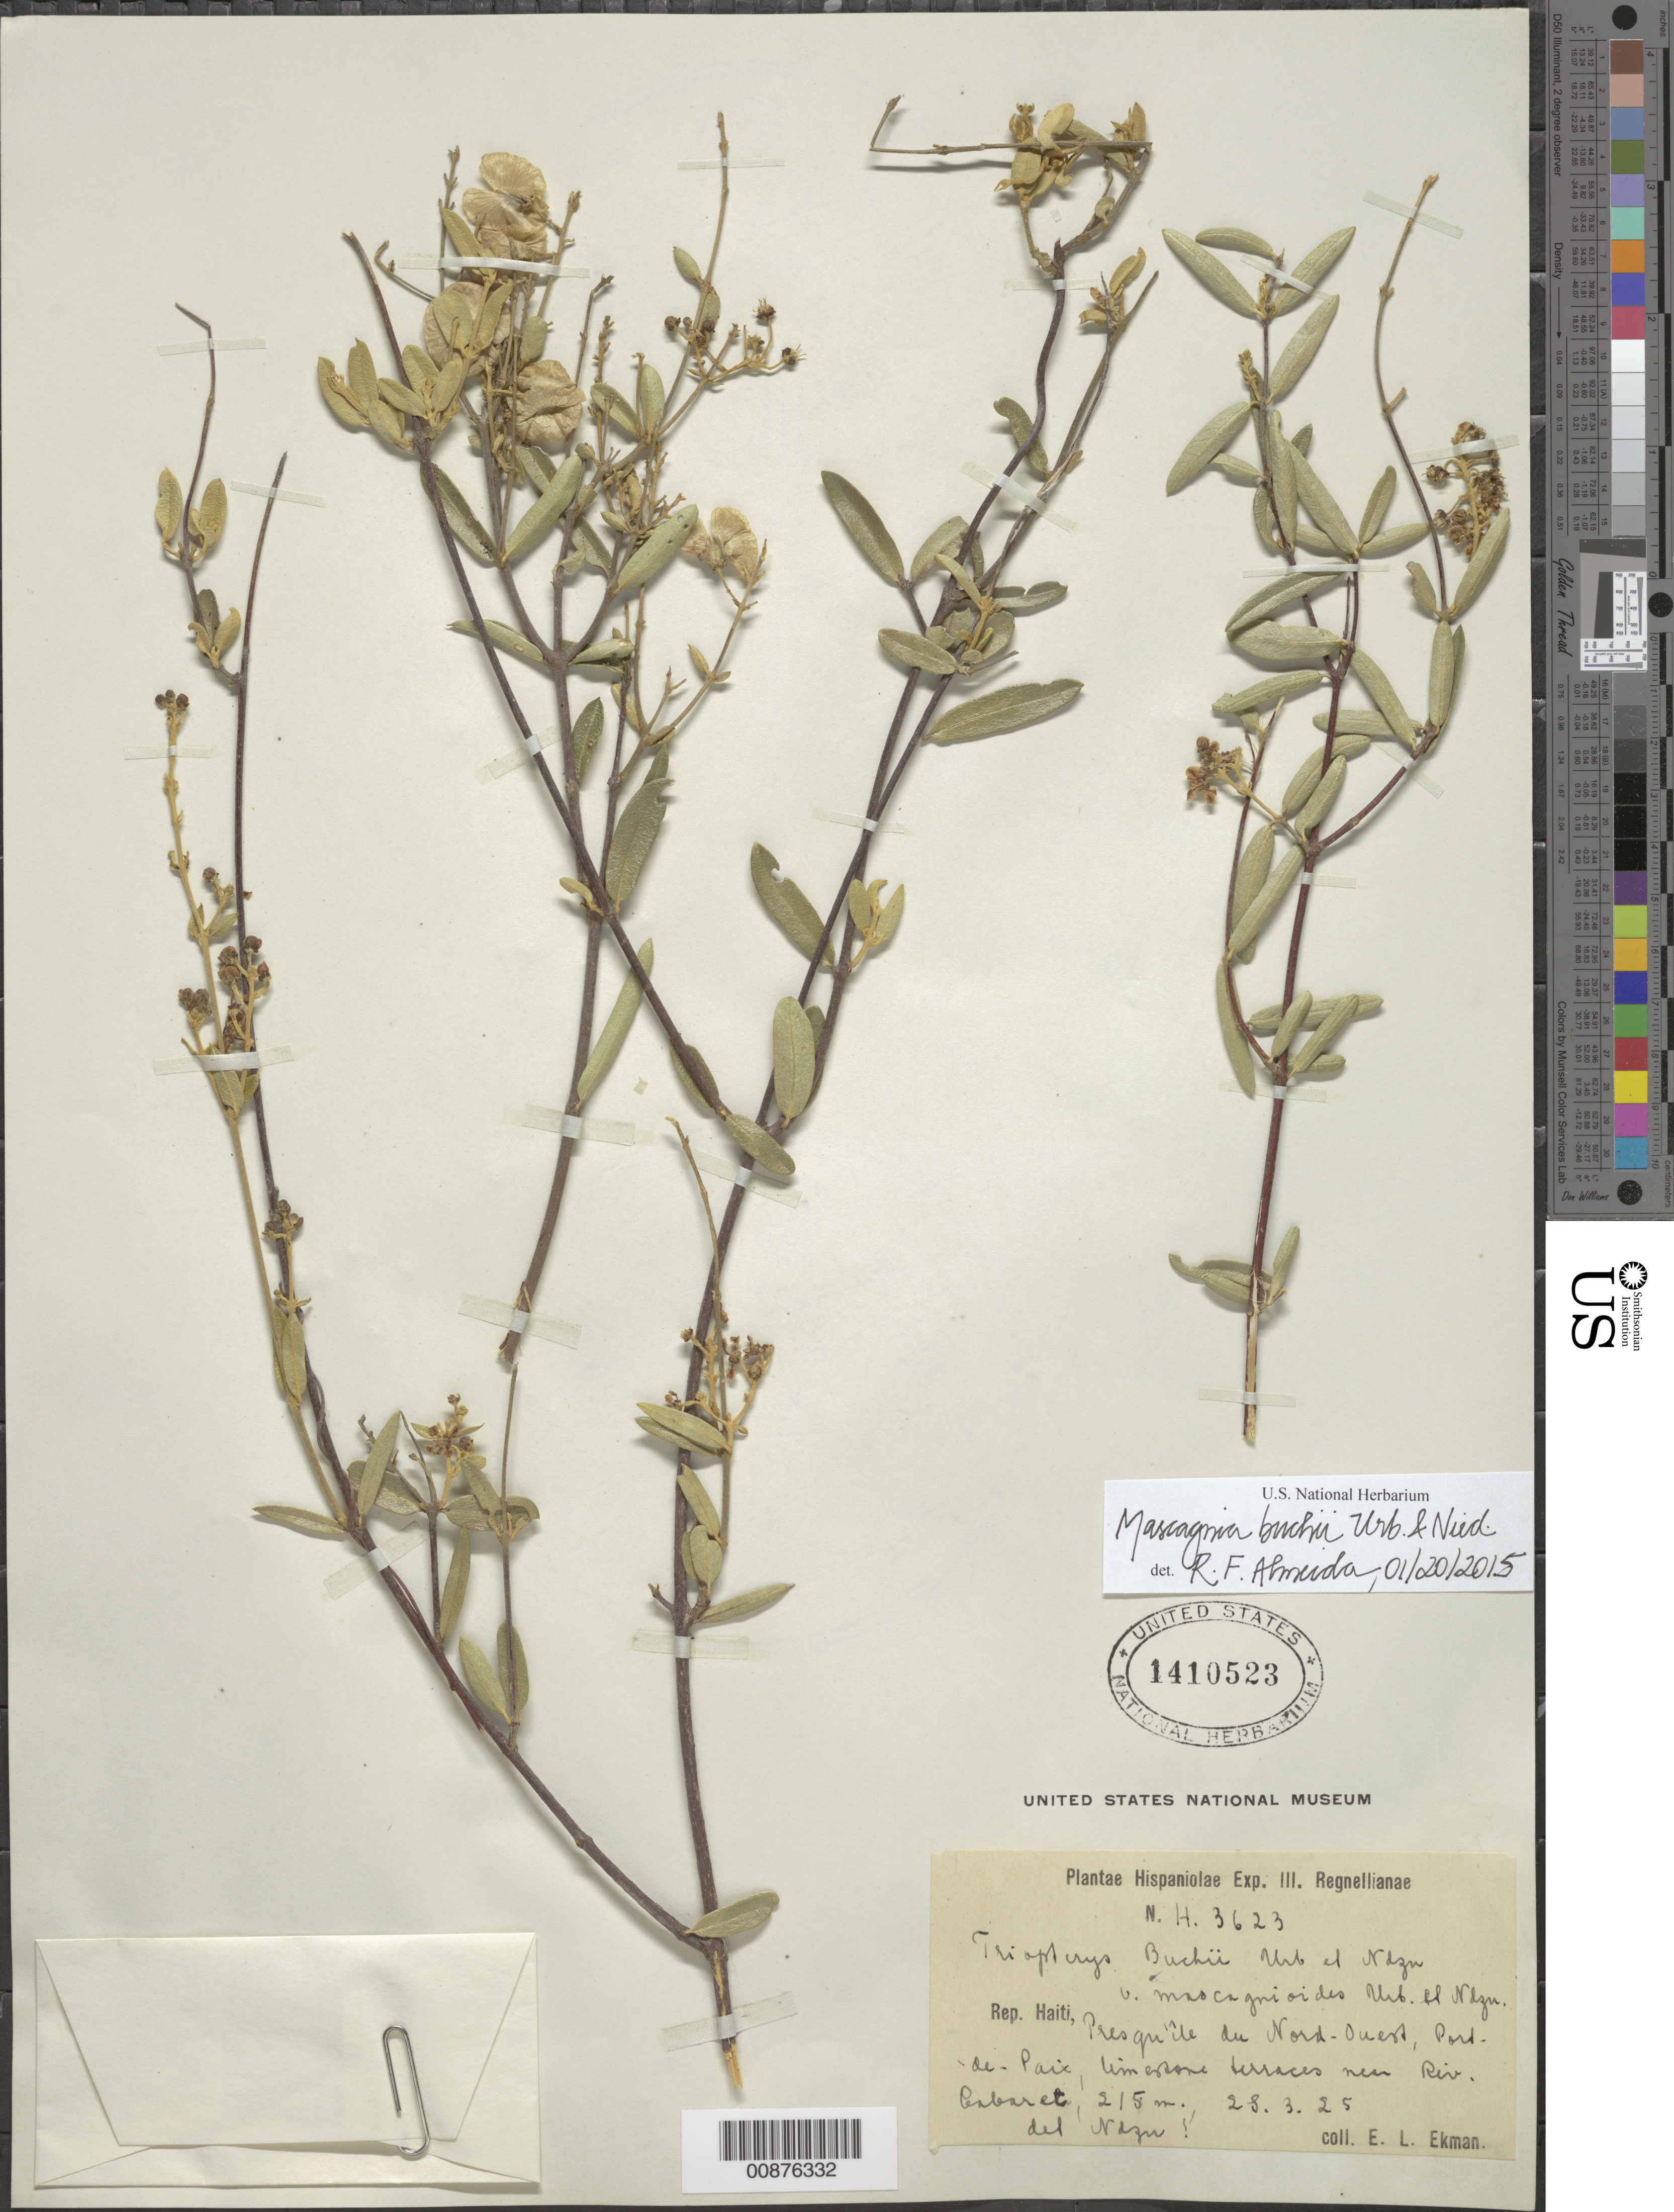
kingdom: Plantae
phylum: Tracheophyta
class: Magnoliopsida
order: Malpighiales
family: Malpighiaceae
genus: Mascagnia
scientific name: Mascagnia buchii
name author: Urb. & Nied.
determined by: De Almeida, R. F., (HUEFS), Universidade Estadual de Feira de Santana (BRAZIL)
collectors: E. L. Ekman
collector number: H 3623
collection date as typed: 28 Mar 1925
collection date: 1925-03-28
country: Haiti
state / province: Nord-Ouest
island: Hispaniola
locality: Port de Paix, near Riv. Cabarets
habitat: Limestone terraces near river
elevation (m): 215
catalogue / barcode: US 1410523